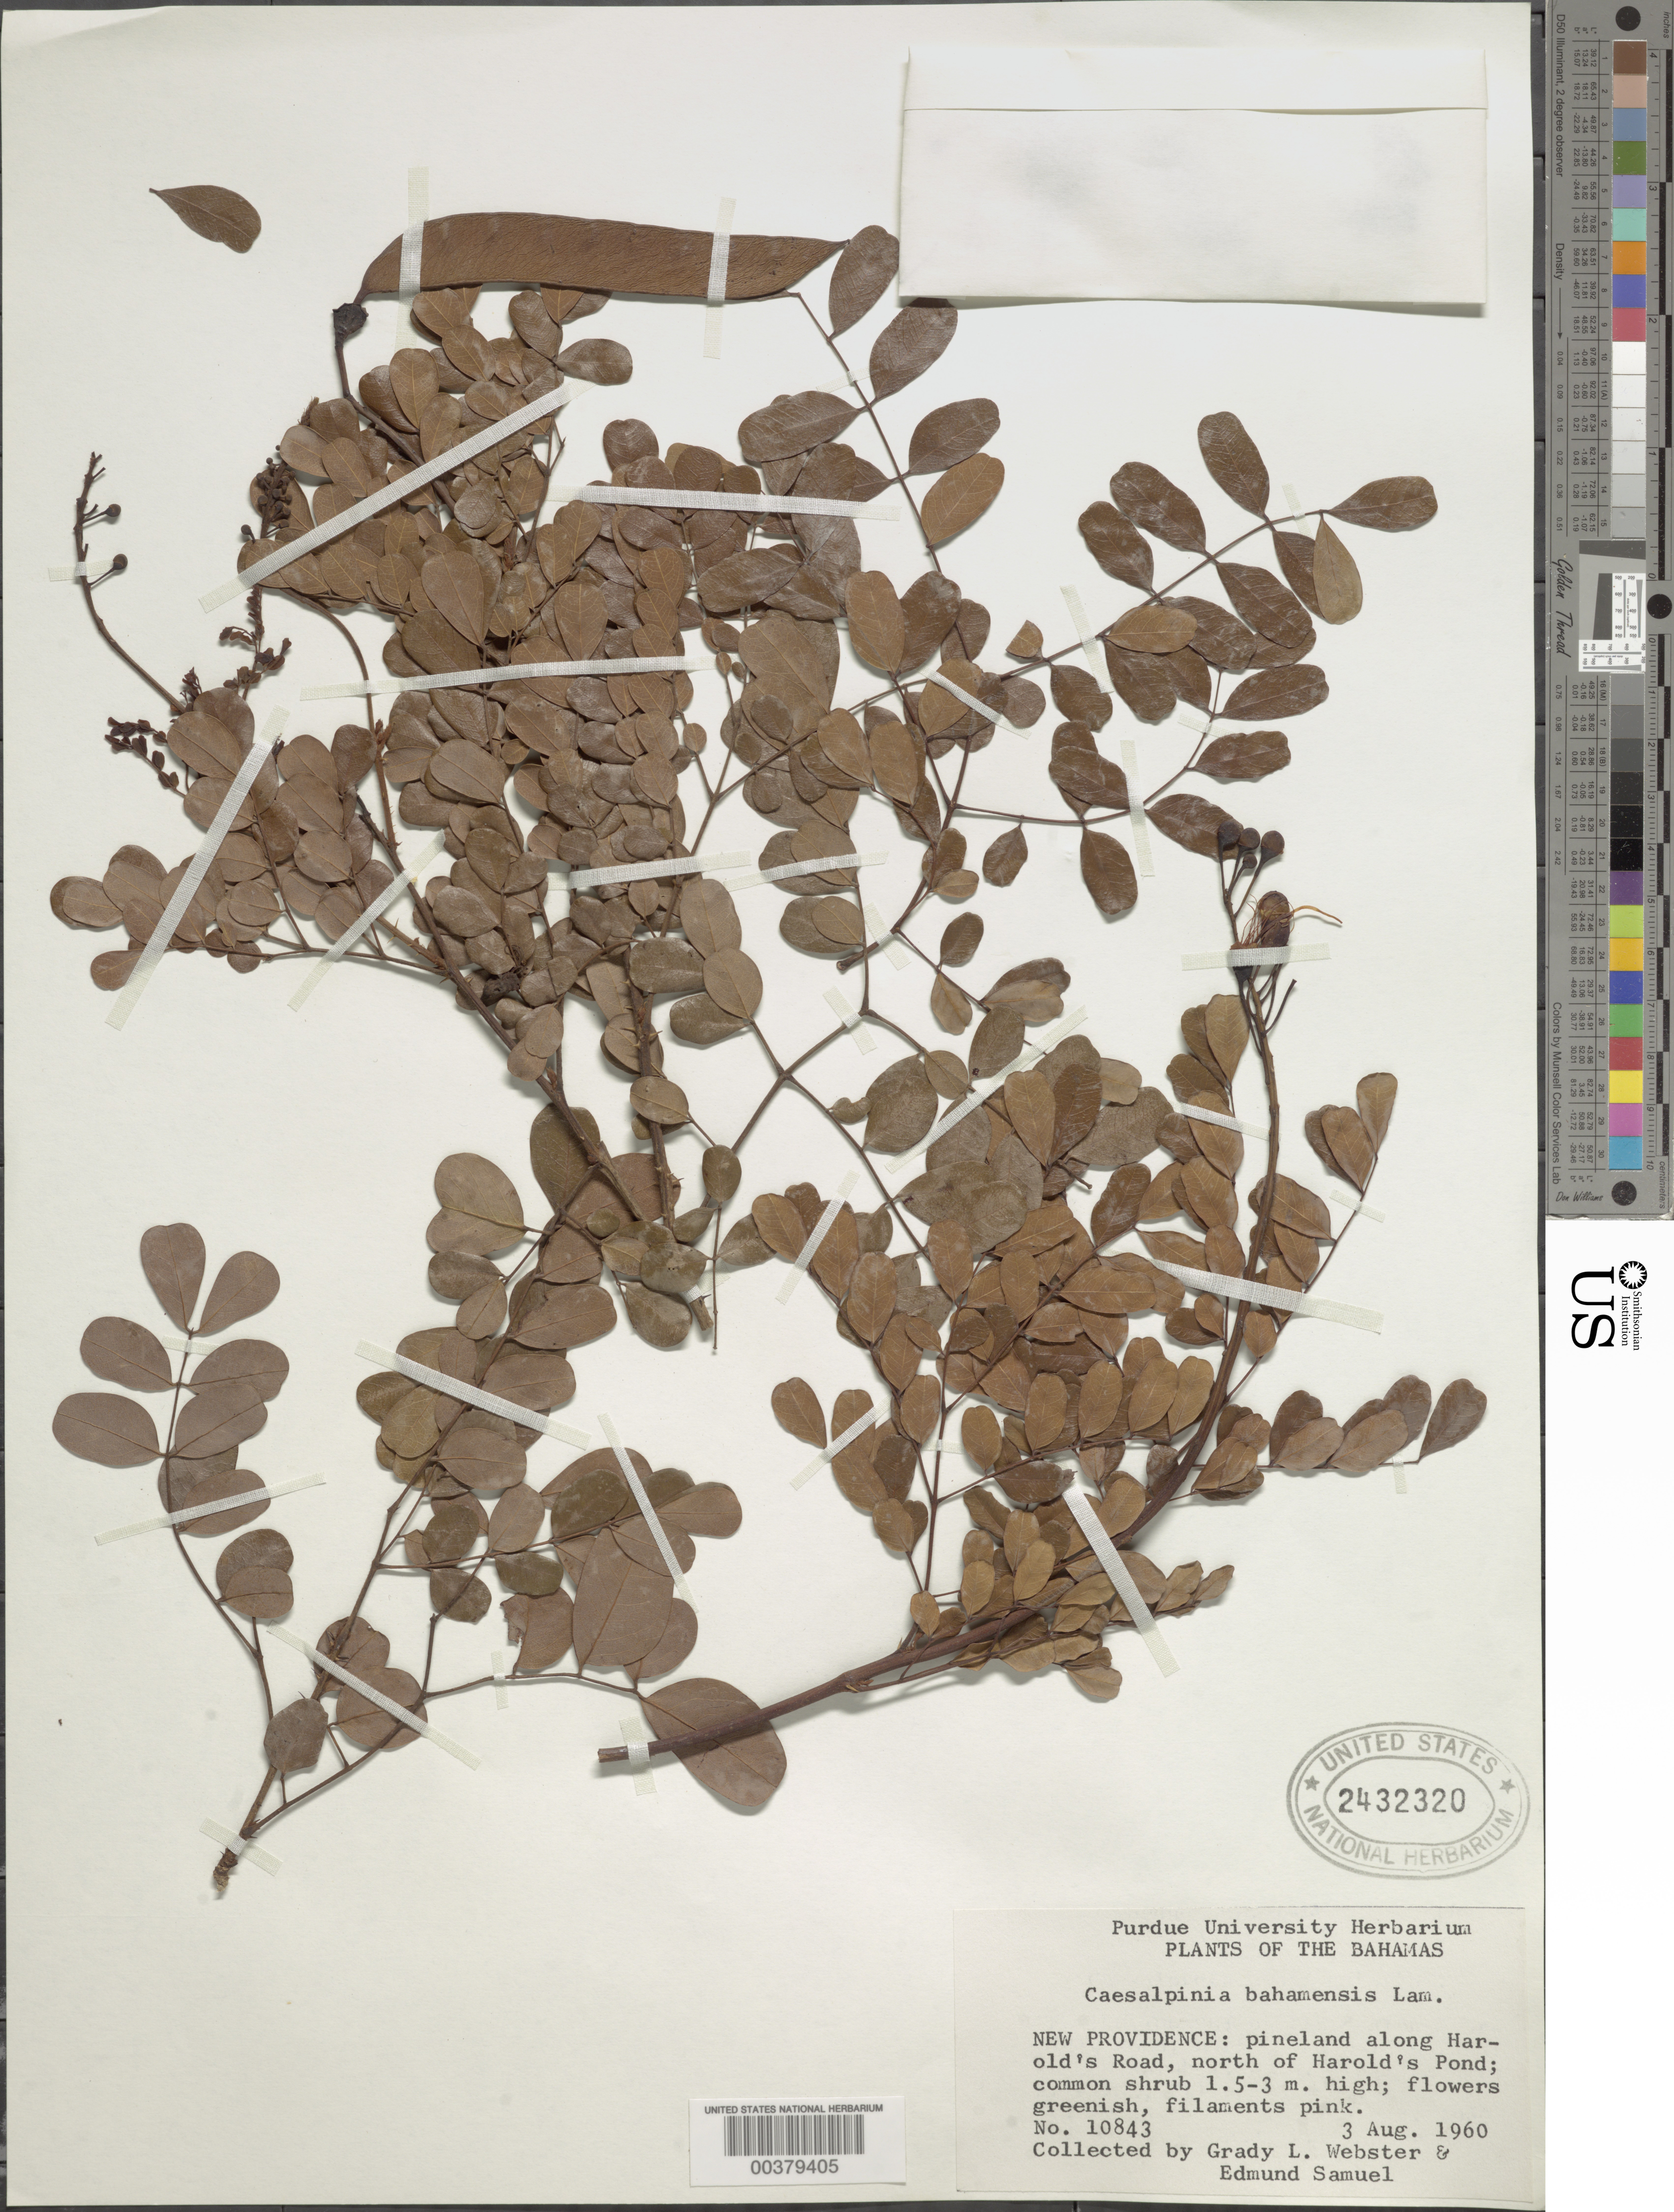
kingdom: Plantae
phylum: Tracheophyta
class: Magnoliopsida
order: Fabales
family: Fabaceae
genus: Caesalpinia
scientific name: Caesalpinia bahamensis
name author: Lam.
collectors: G. L. Webster & E. Samuel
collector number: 10843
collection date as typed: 03 Aug 1960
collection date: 1960-08-03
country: Bahamas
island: New Providence Island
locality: Along harold's road, n of harold's pond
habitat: Pineland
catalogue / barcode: US 2432320